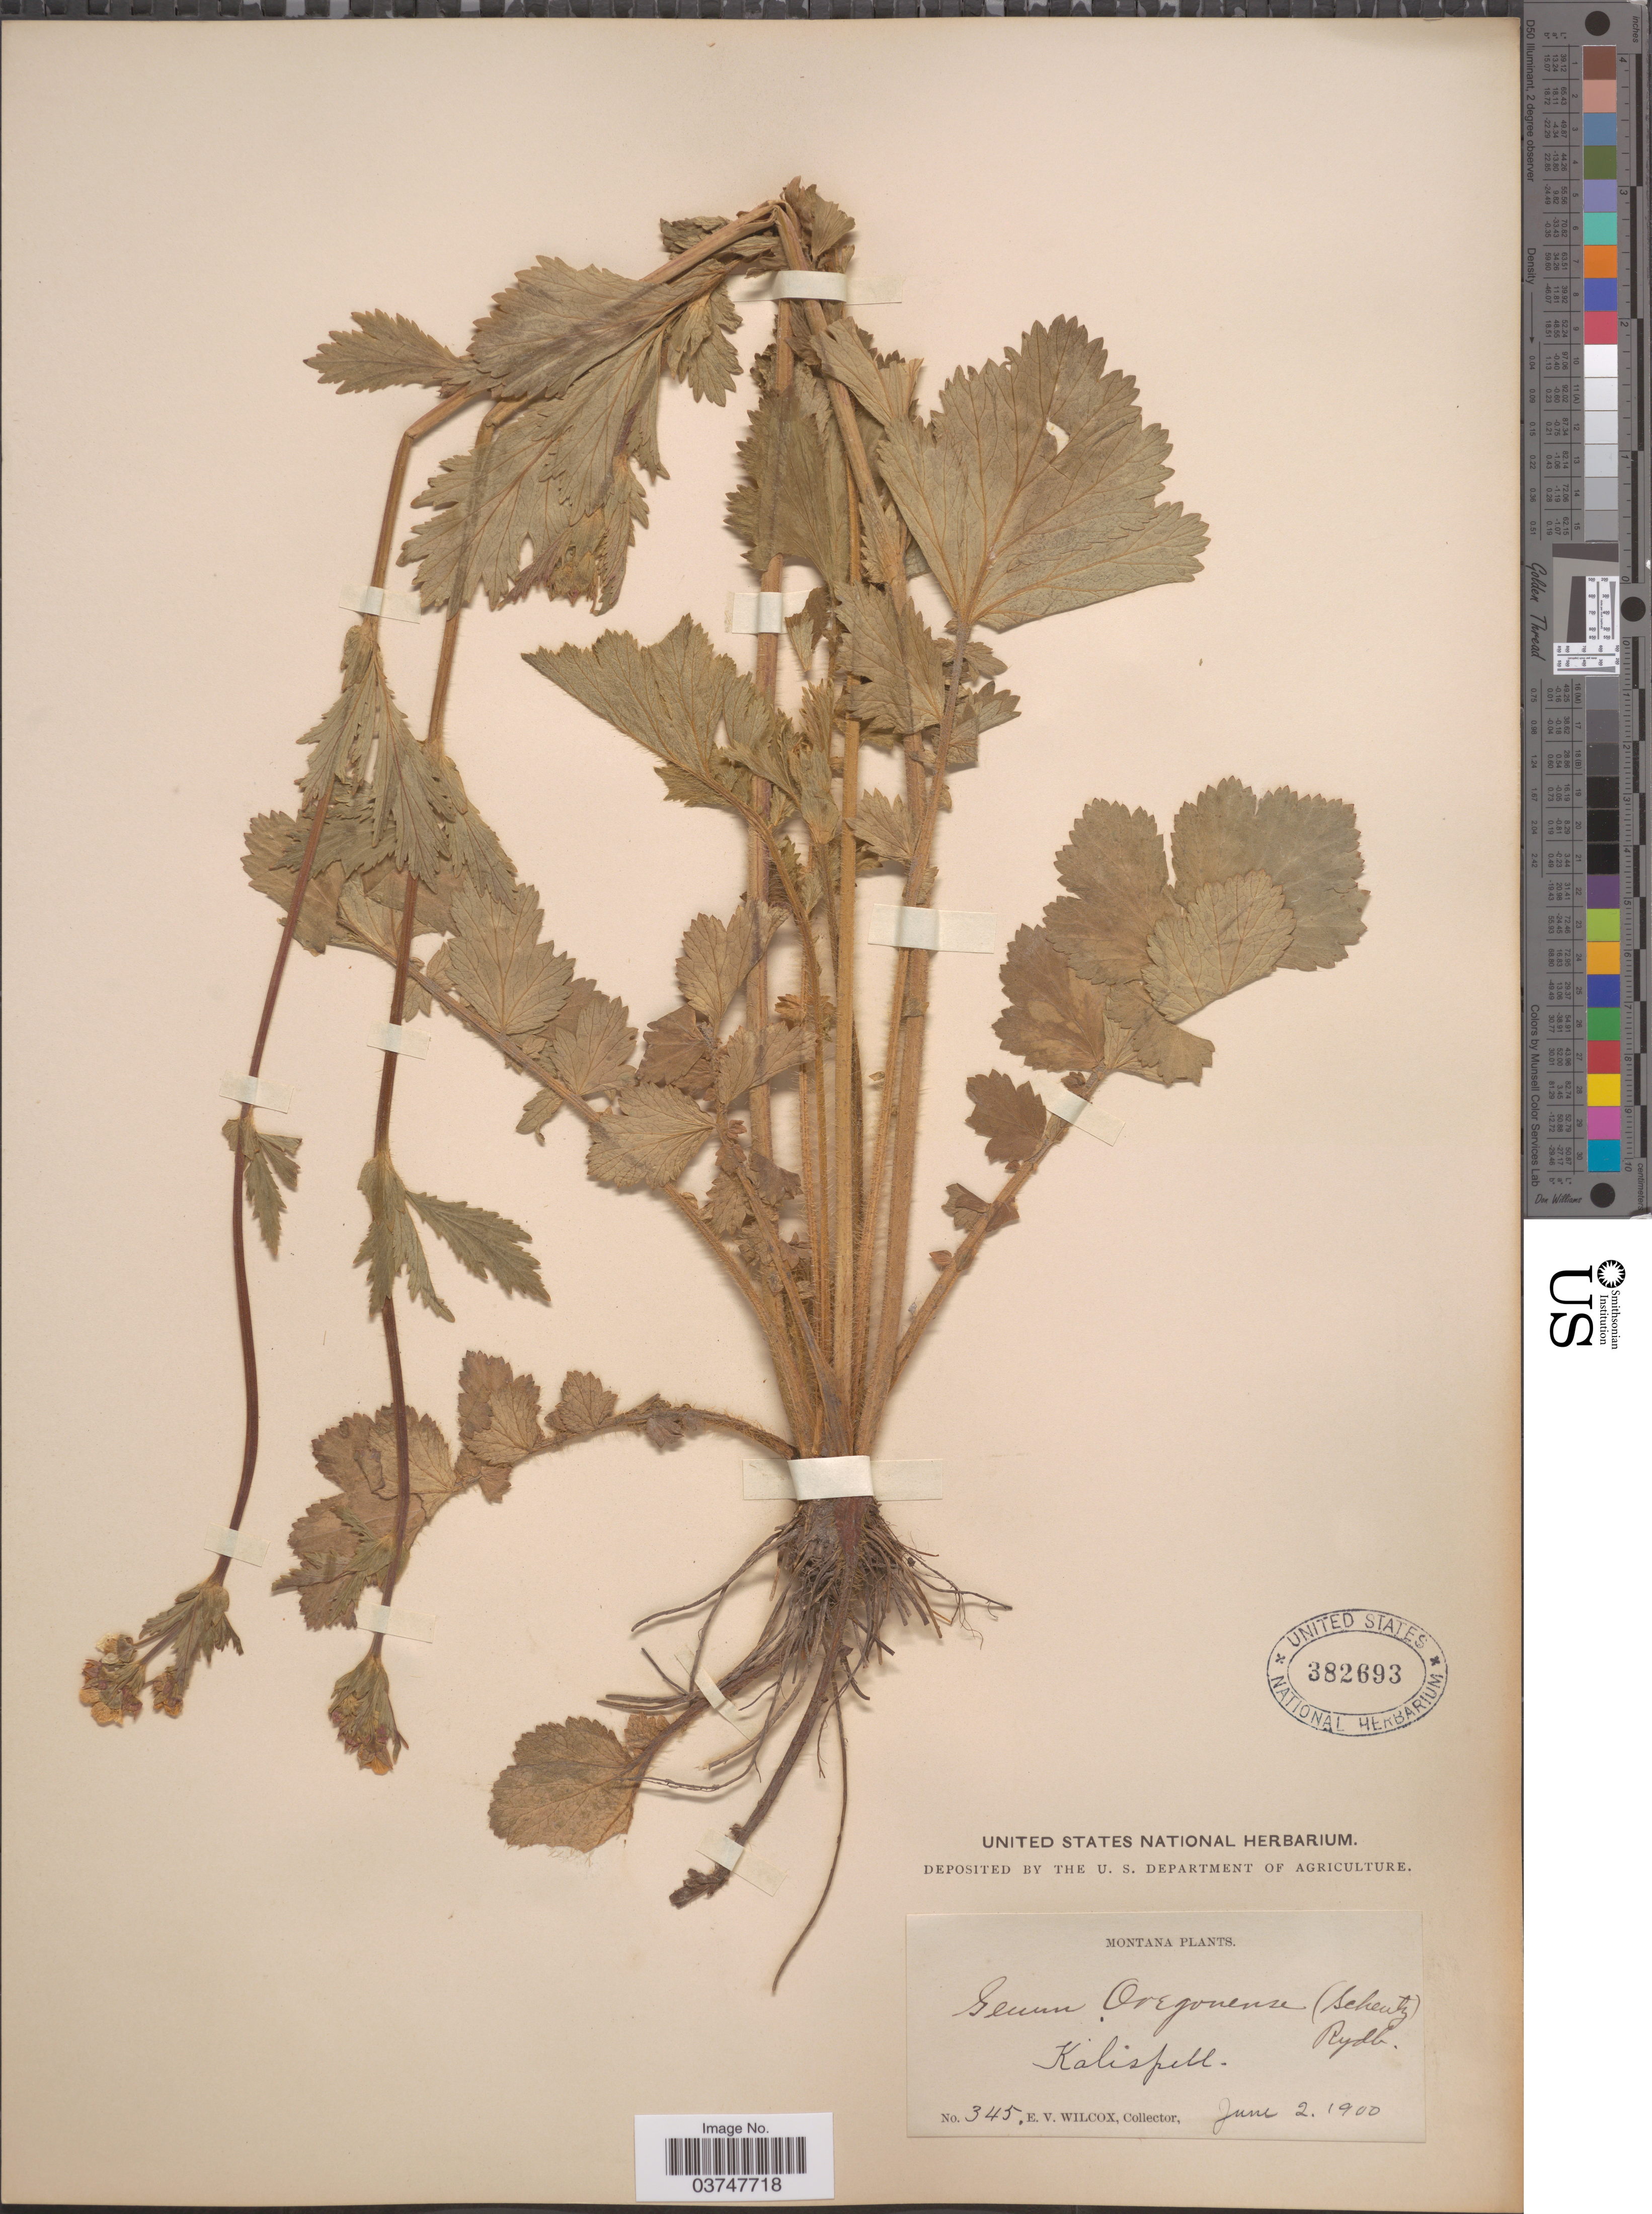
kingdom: Plantae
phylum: Tracheophyta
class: Magnoliopsida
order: Rosales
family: Rosaceae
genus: Geum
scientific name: Geum oregonense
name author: Rydb.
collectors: E. V. Wilcox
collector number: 345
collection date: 1900-06-02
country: United States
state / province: Montana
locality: Kalispell.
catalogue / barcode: US 382693